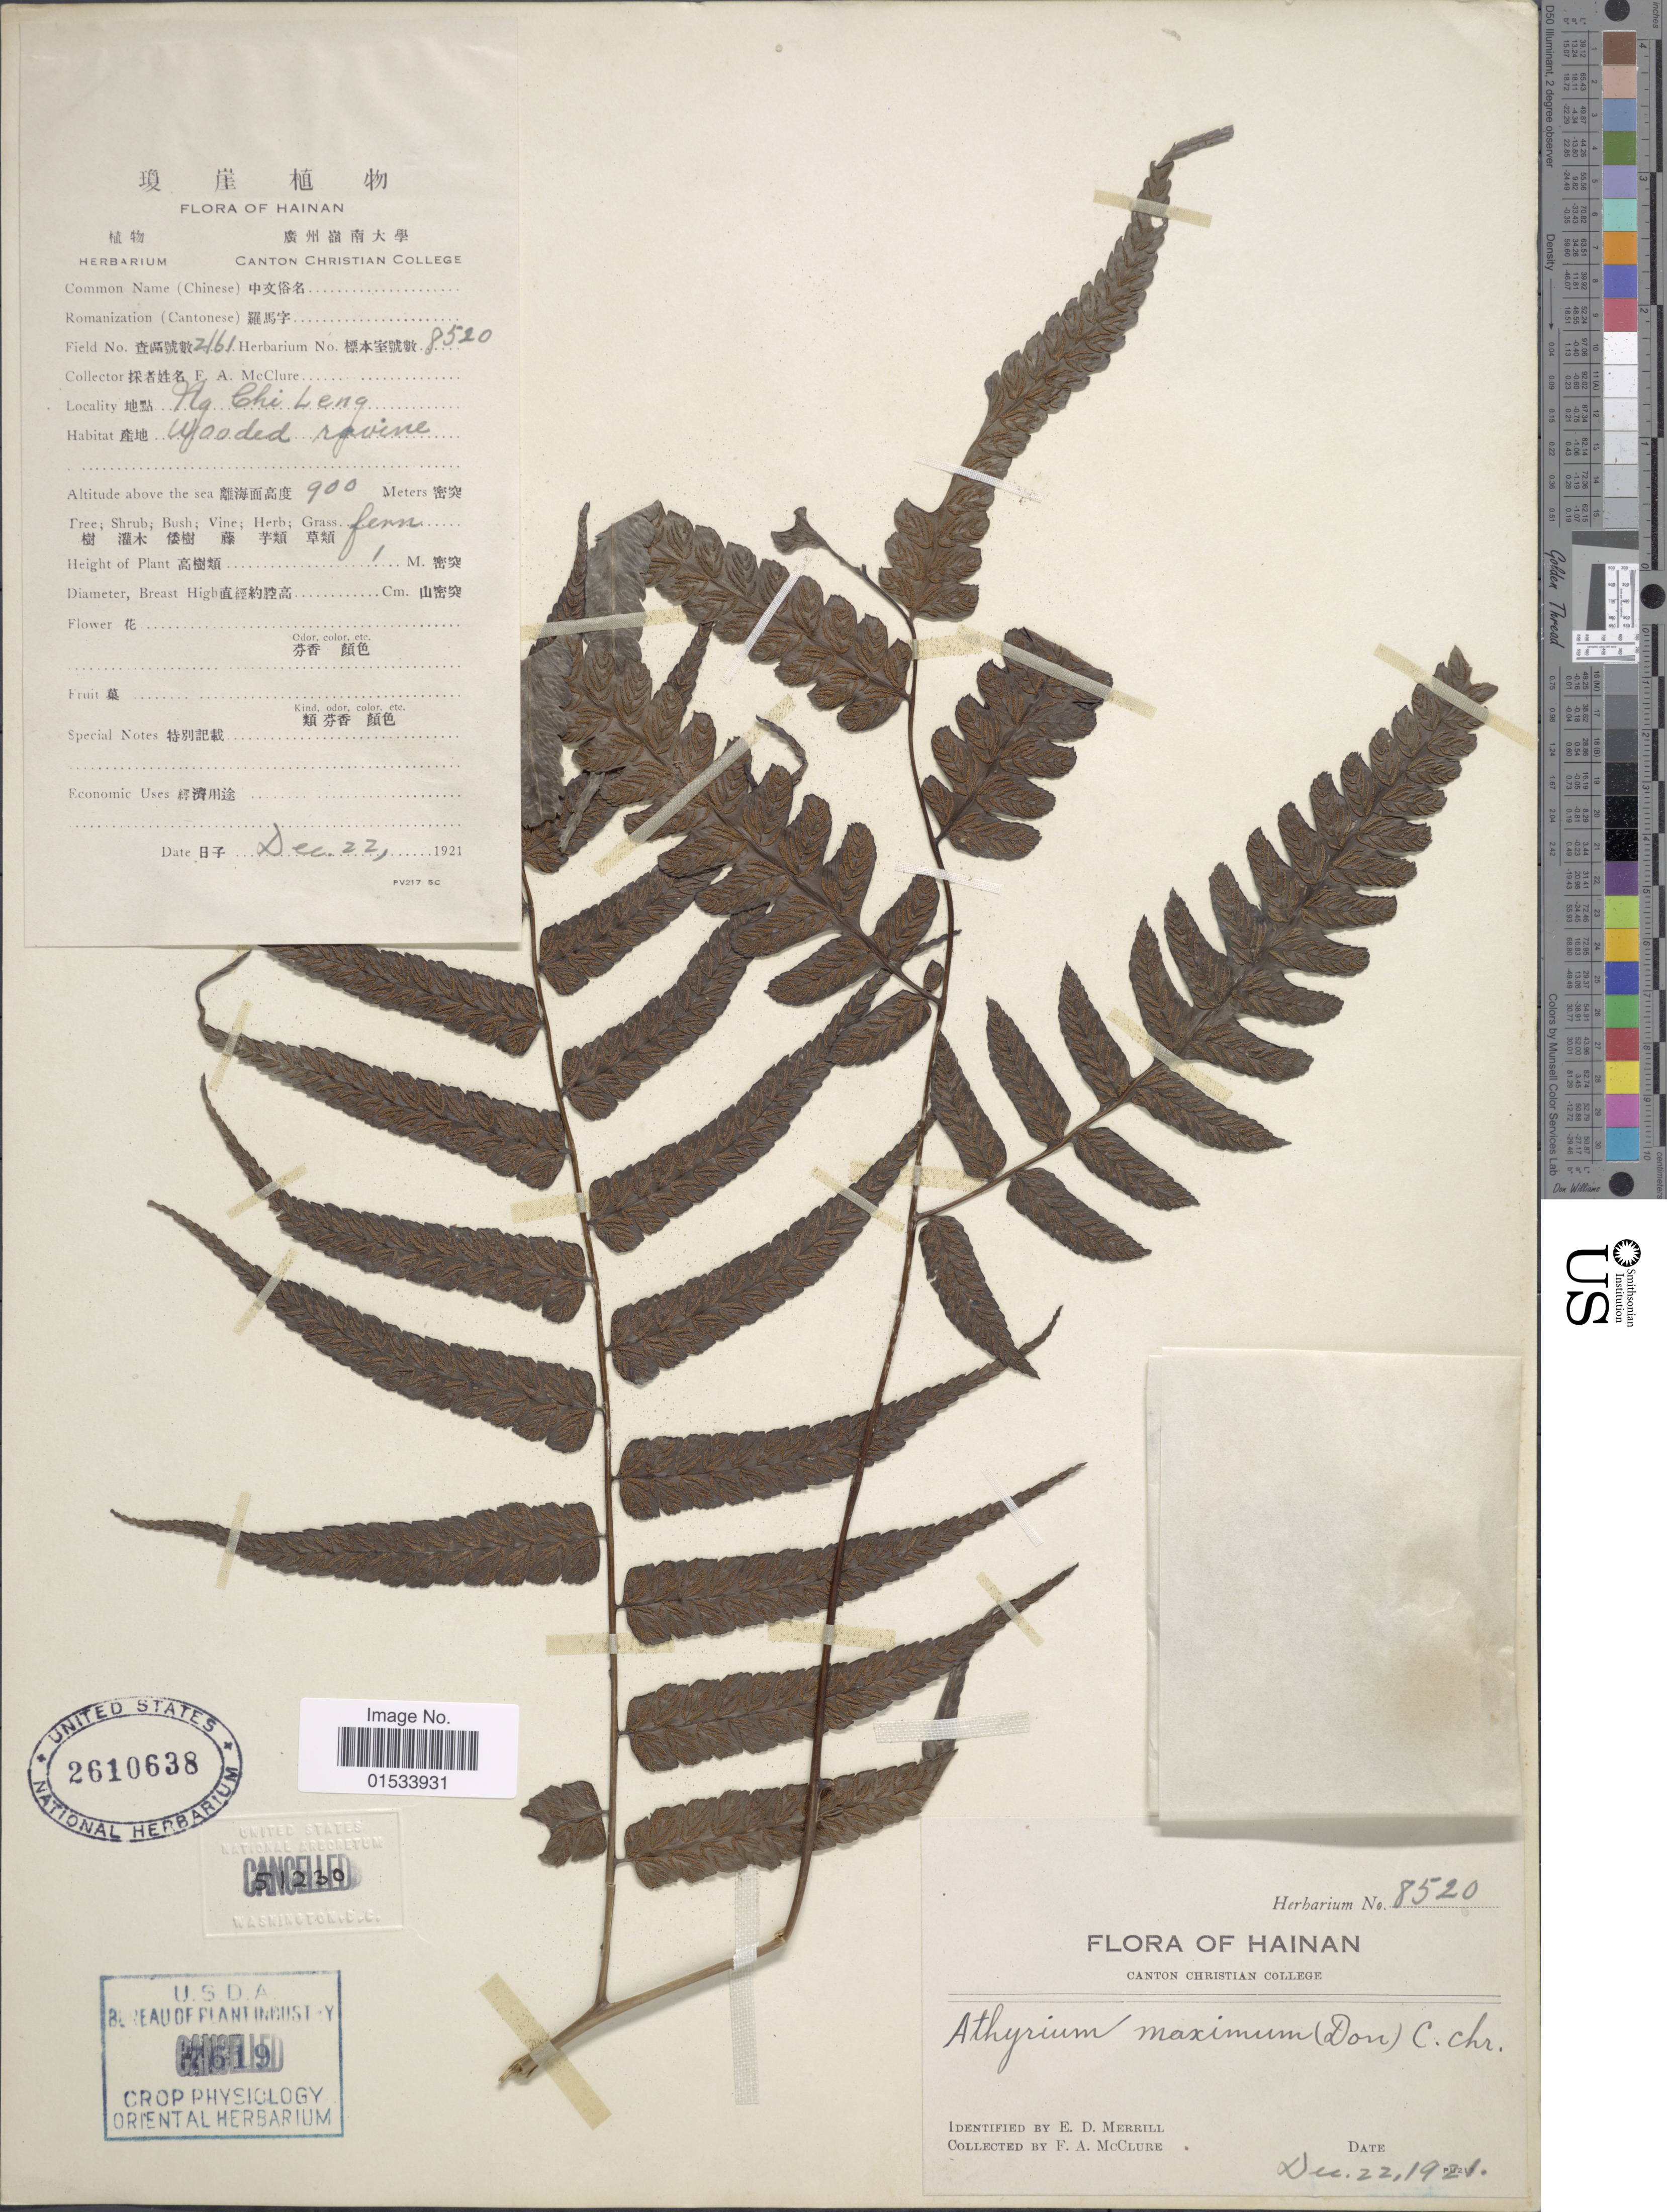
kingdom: Plantae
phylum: Tracheophyta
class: Polypodiopsida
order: Polypodiales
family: Athyriaceae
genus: Diplazium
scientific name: Diplazium maximum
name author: (D. Don) C. Chr.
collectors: F. A. McClure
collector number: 2161/8520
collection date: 1921-12-22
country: China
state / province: Hainan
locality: Ag Chi Leng [interpreted]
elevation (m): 900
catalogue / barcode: US 2610638